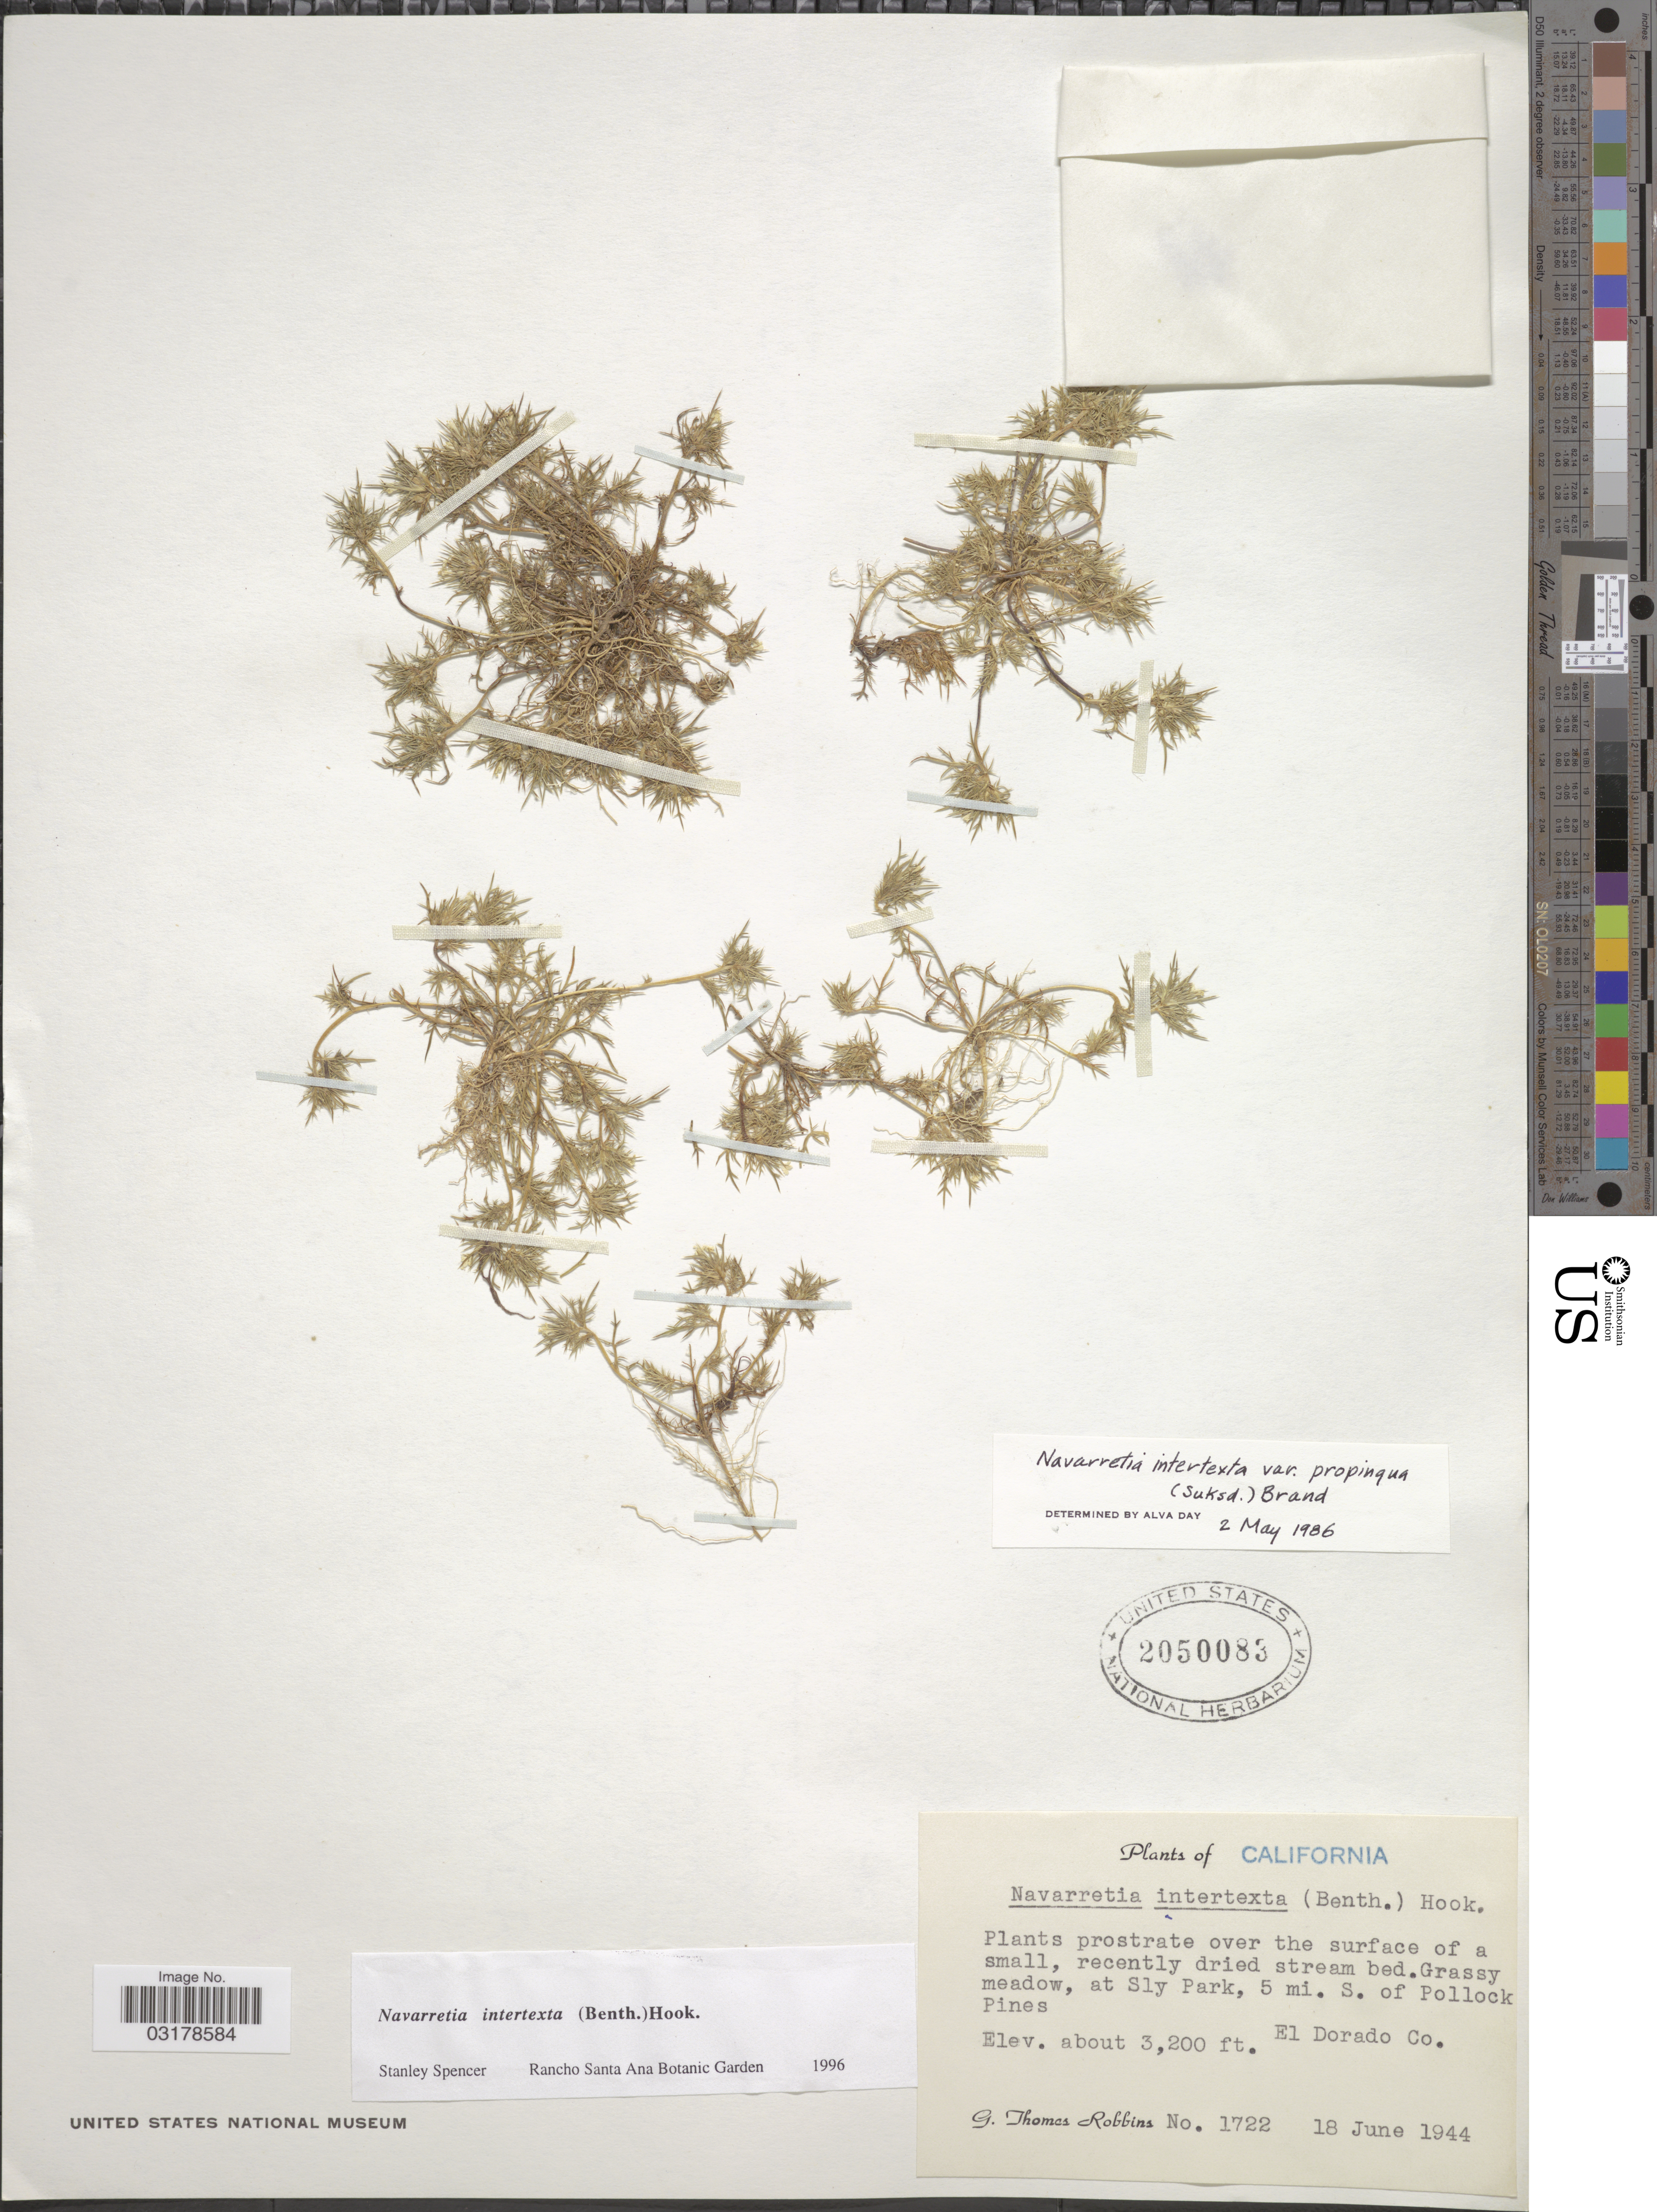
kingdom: Plantae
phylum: Tracheophyta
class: Magnoliopsida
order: Ericales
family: Polemoniaceae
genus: Navarretia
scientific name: Navarretia intertexta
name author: (Benth.) Hook.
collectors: G. T. Robbins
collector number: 1722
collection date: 1944-06-18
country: United States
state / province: California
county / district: El Dorado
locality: Sly Park, 5 mi. S. of Pollock Pines. El Dorado Co.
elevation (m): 975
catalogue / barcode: US 2050083